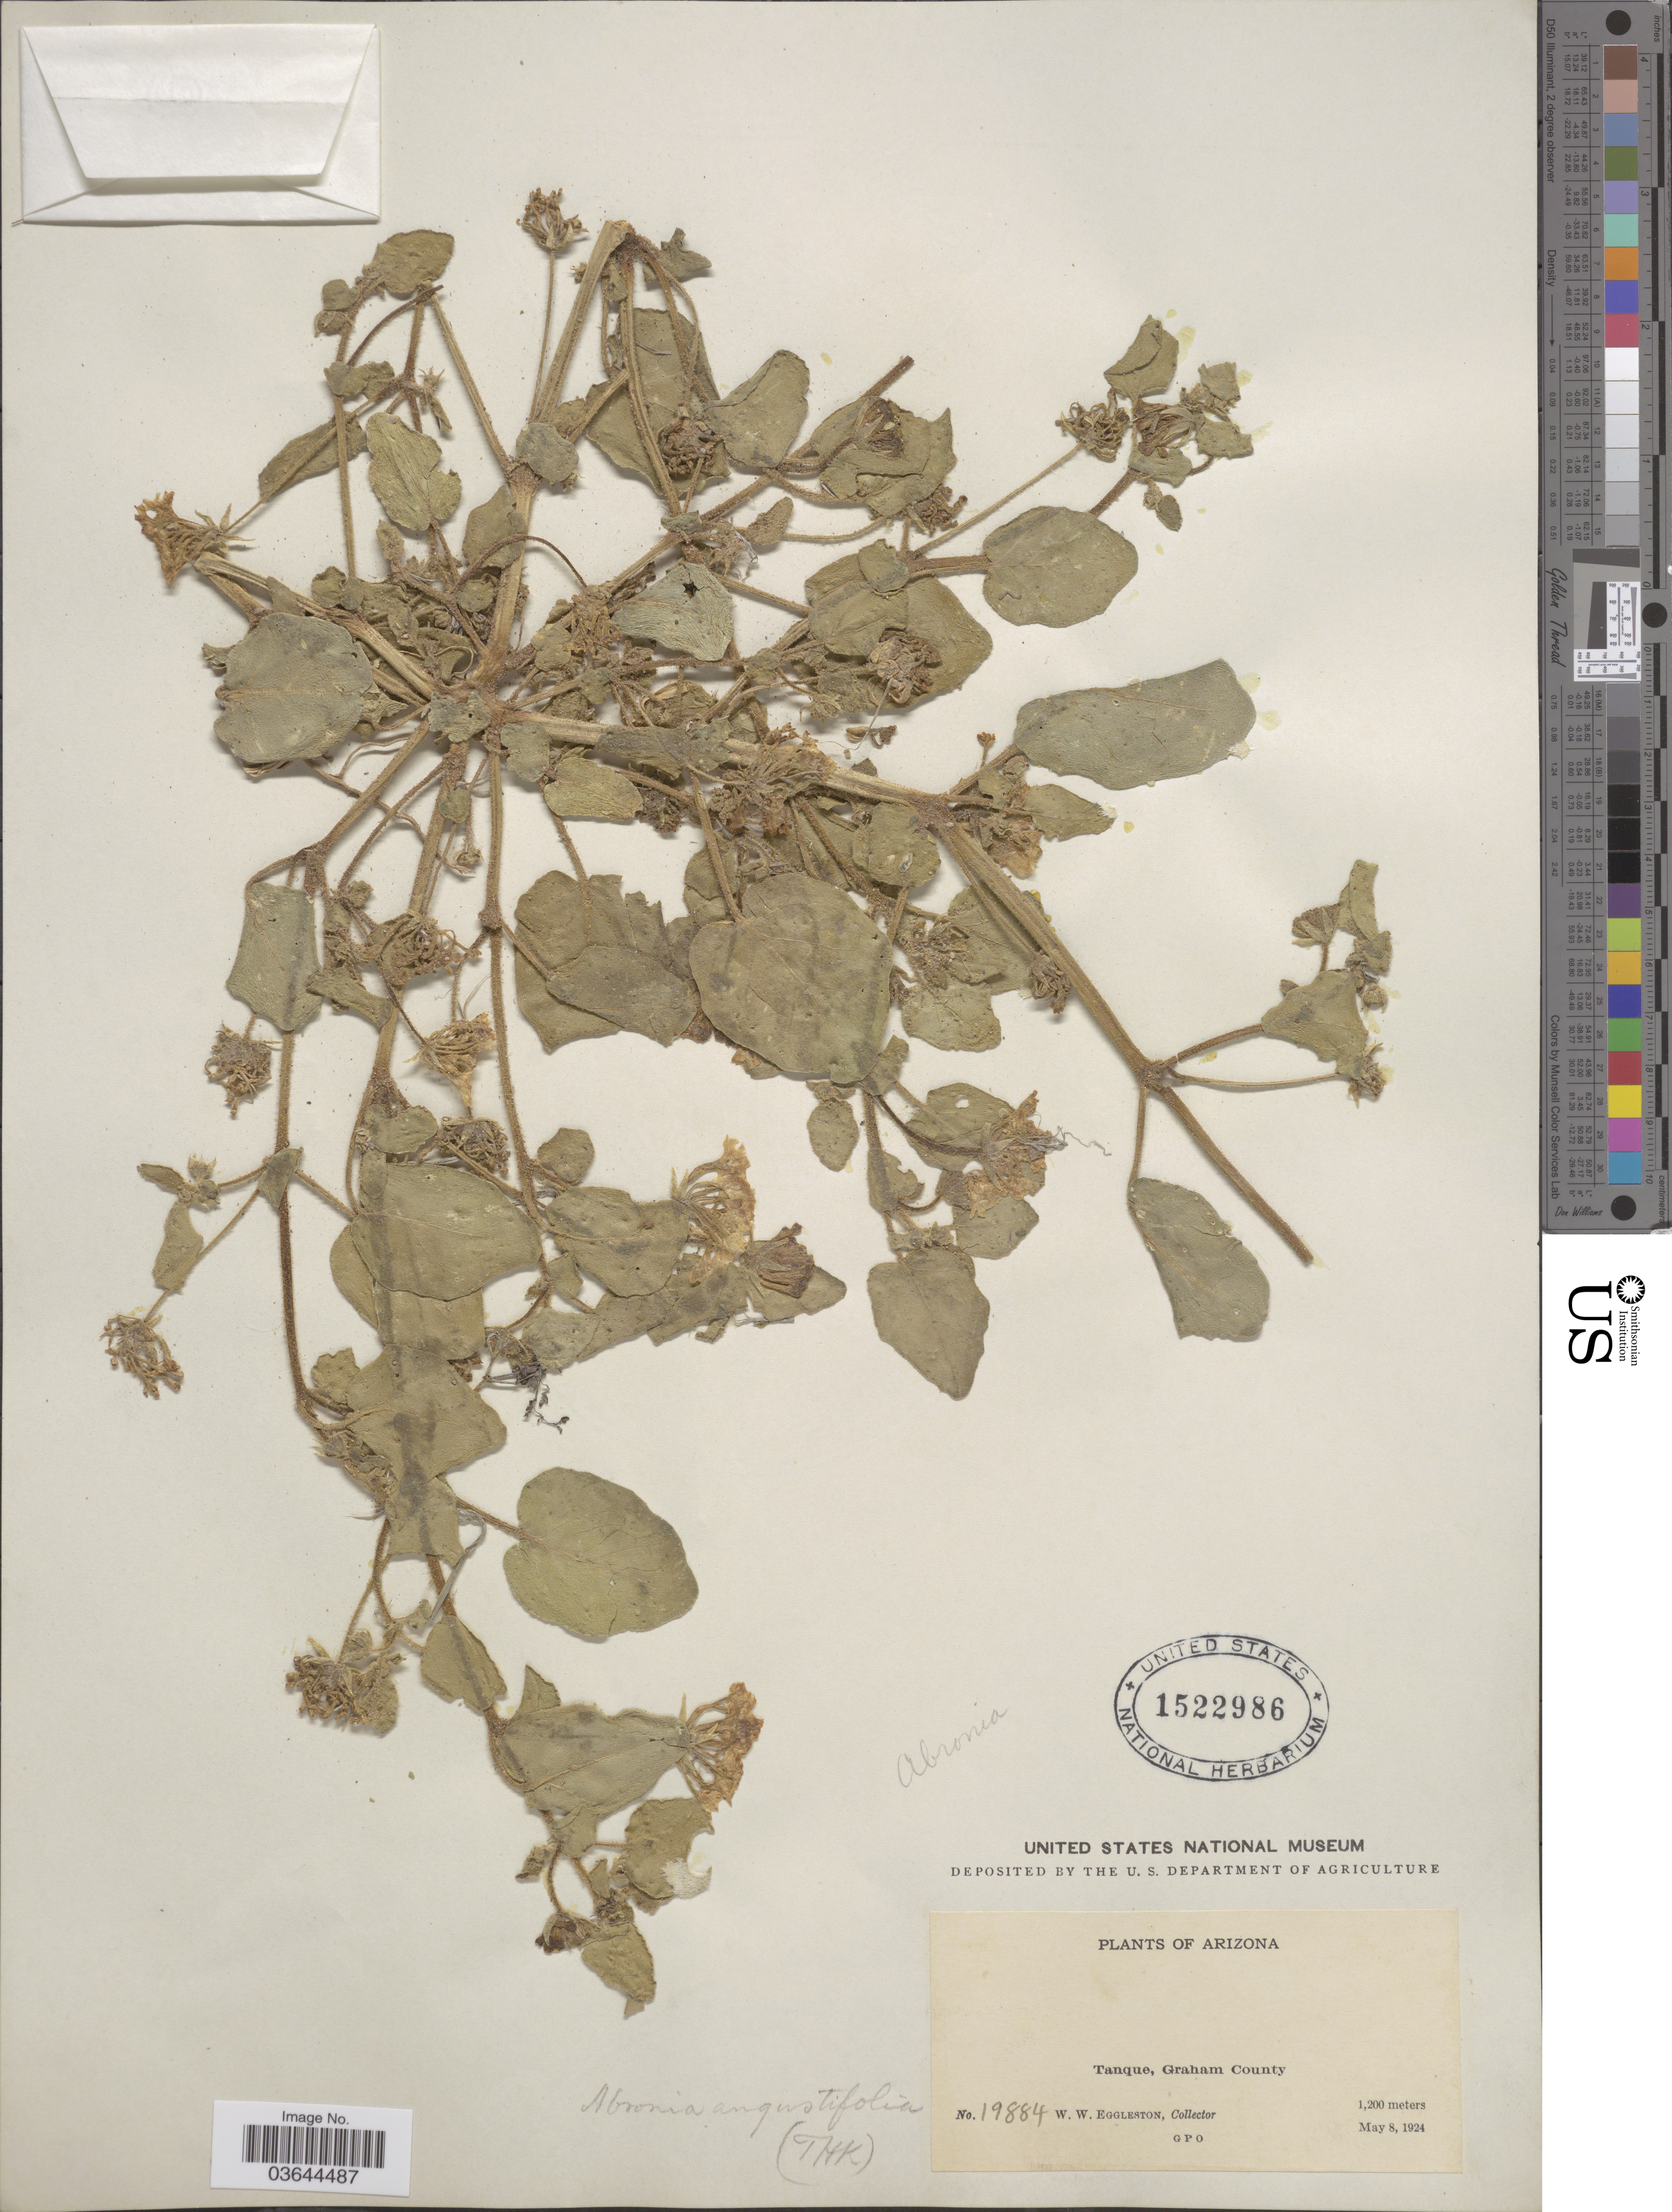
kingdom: Plantae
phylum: Tracheophyta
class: Magnoliopsida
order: Caryophyllales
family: Nyctaginaceae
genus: Abronia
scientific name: Abronia angustifolia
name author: Greene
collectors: W. W. Eggleston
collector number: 19884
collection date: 1924-05-08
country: United States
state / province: Arizona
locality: Tanque, Graham County.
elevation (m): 1200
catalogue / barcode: US 1522986